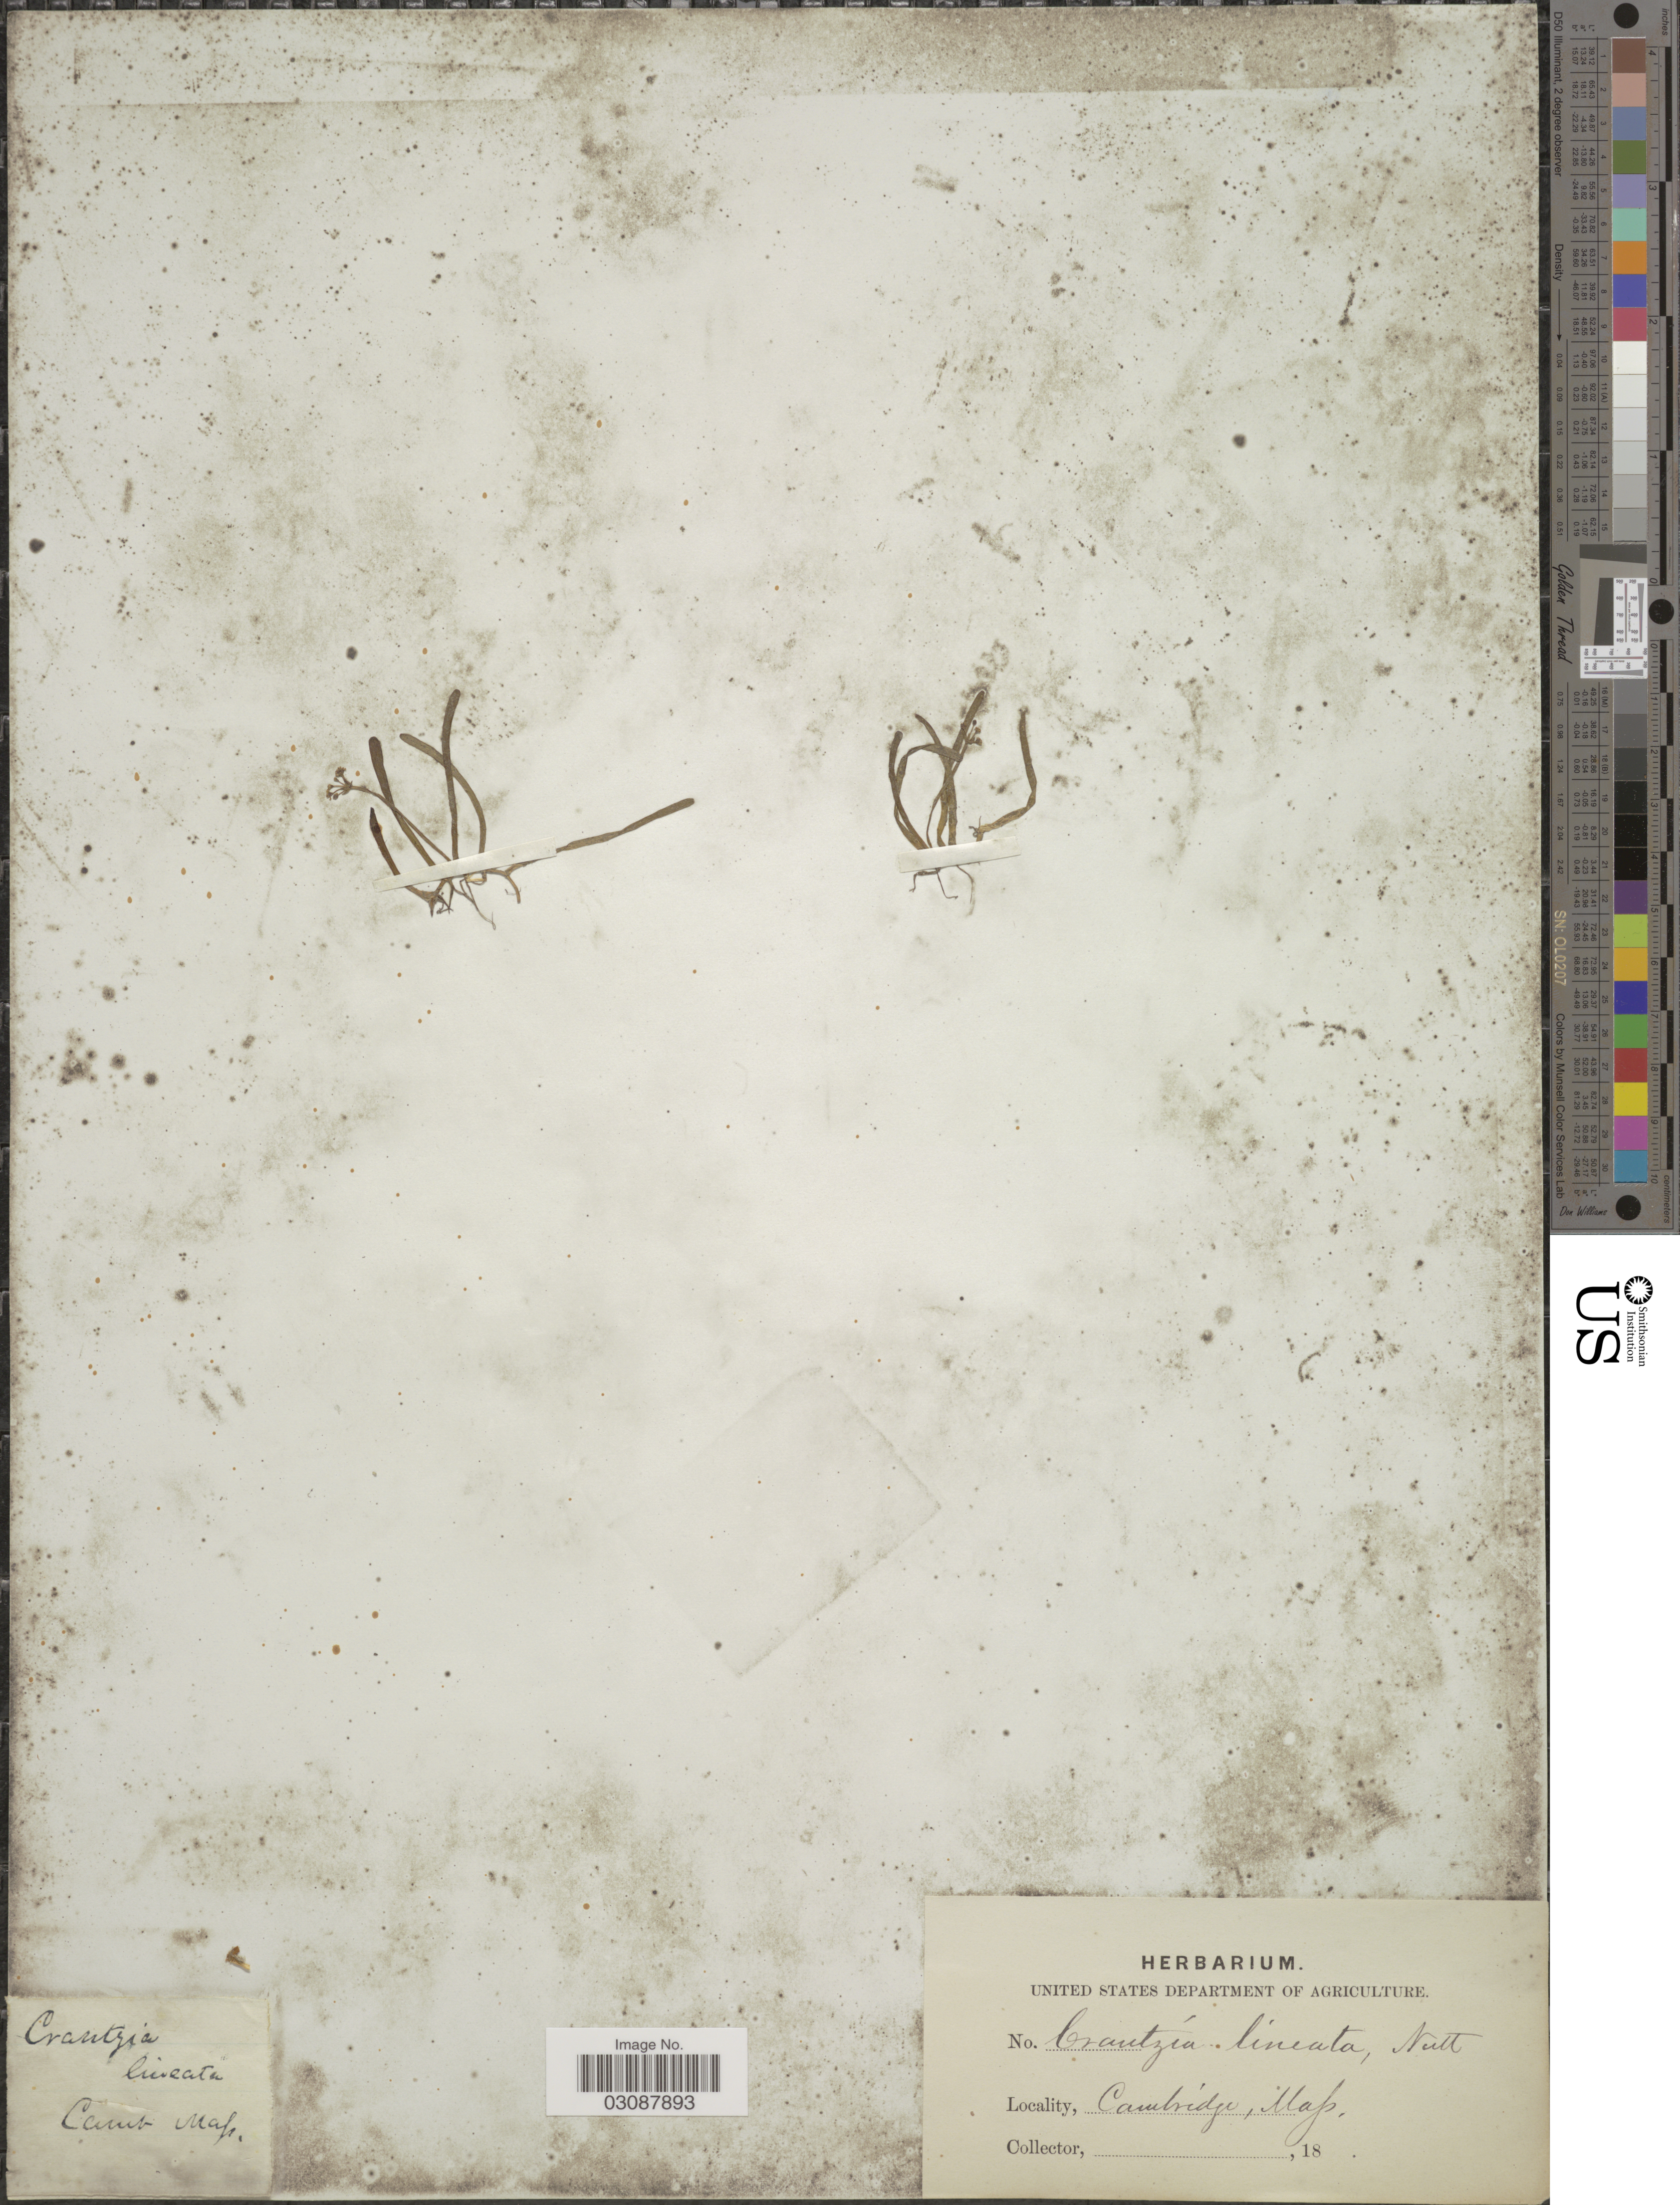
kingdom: Plantae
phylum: Tracheophyta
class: Magnoliopsida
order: Apiales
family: Apiaceae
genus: Lilaeopsis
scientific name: Lilaeopsis chinensis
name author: (L.) Kuntze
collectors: ex herb. U. S. Department of Agriculture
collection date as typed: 18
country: United States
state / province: Massachusetts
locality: Cambridge, Mass.